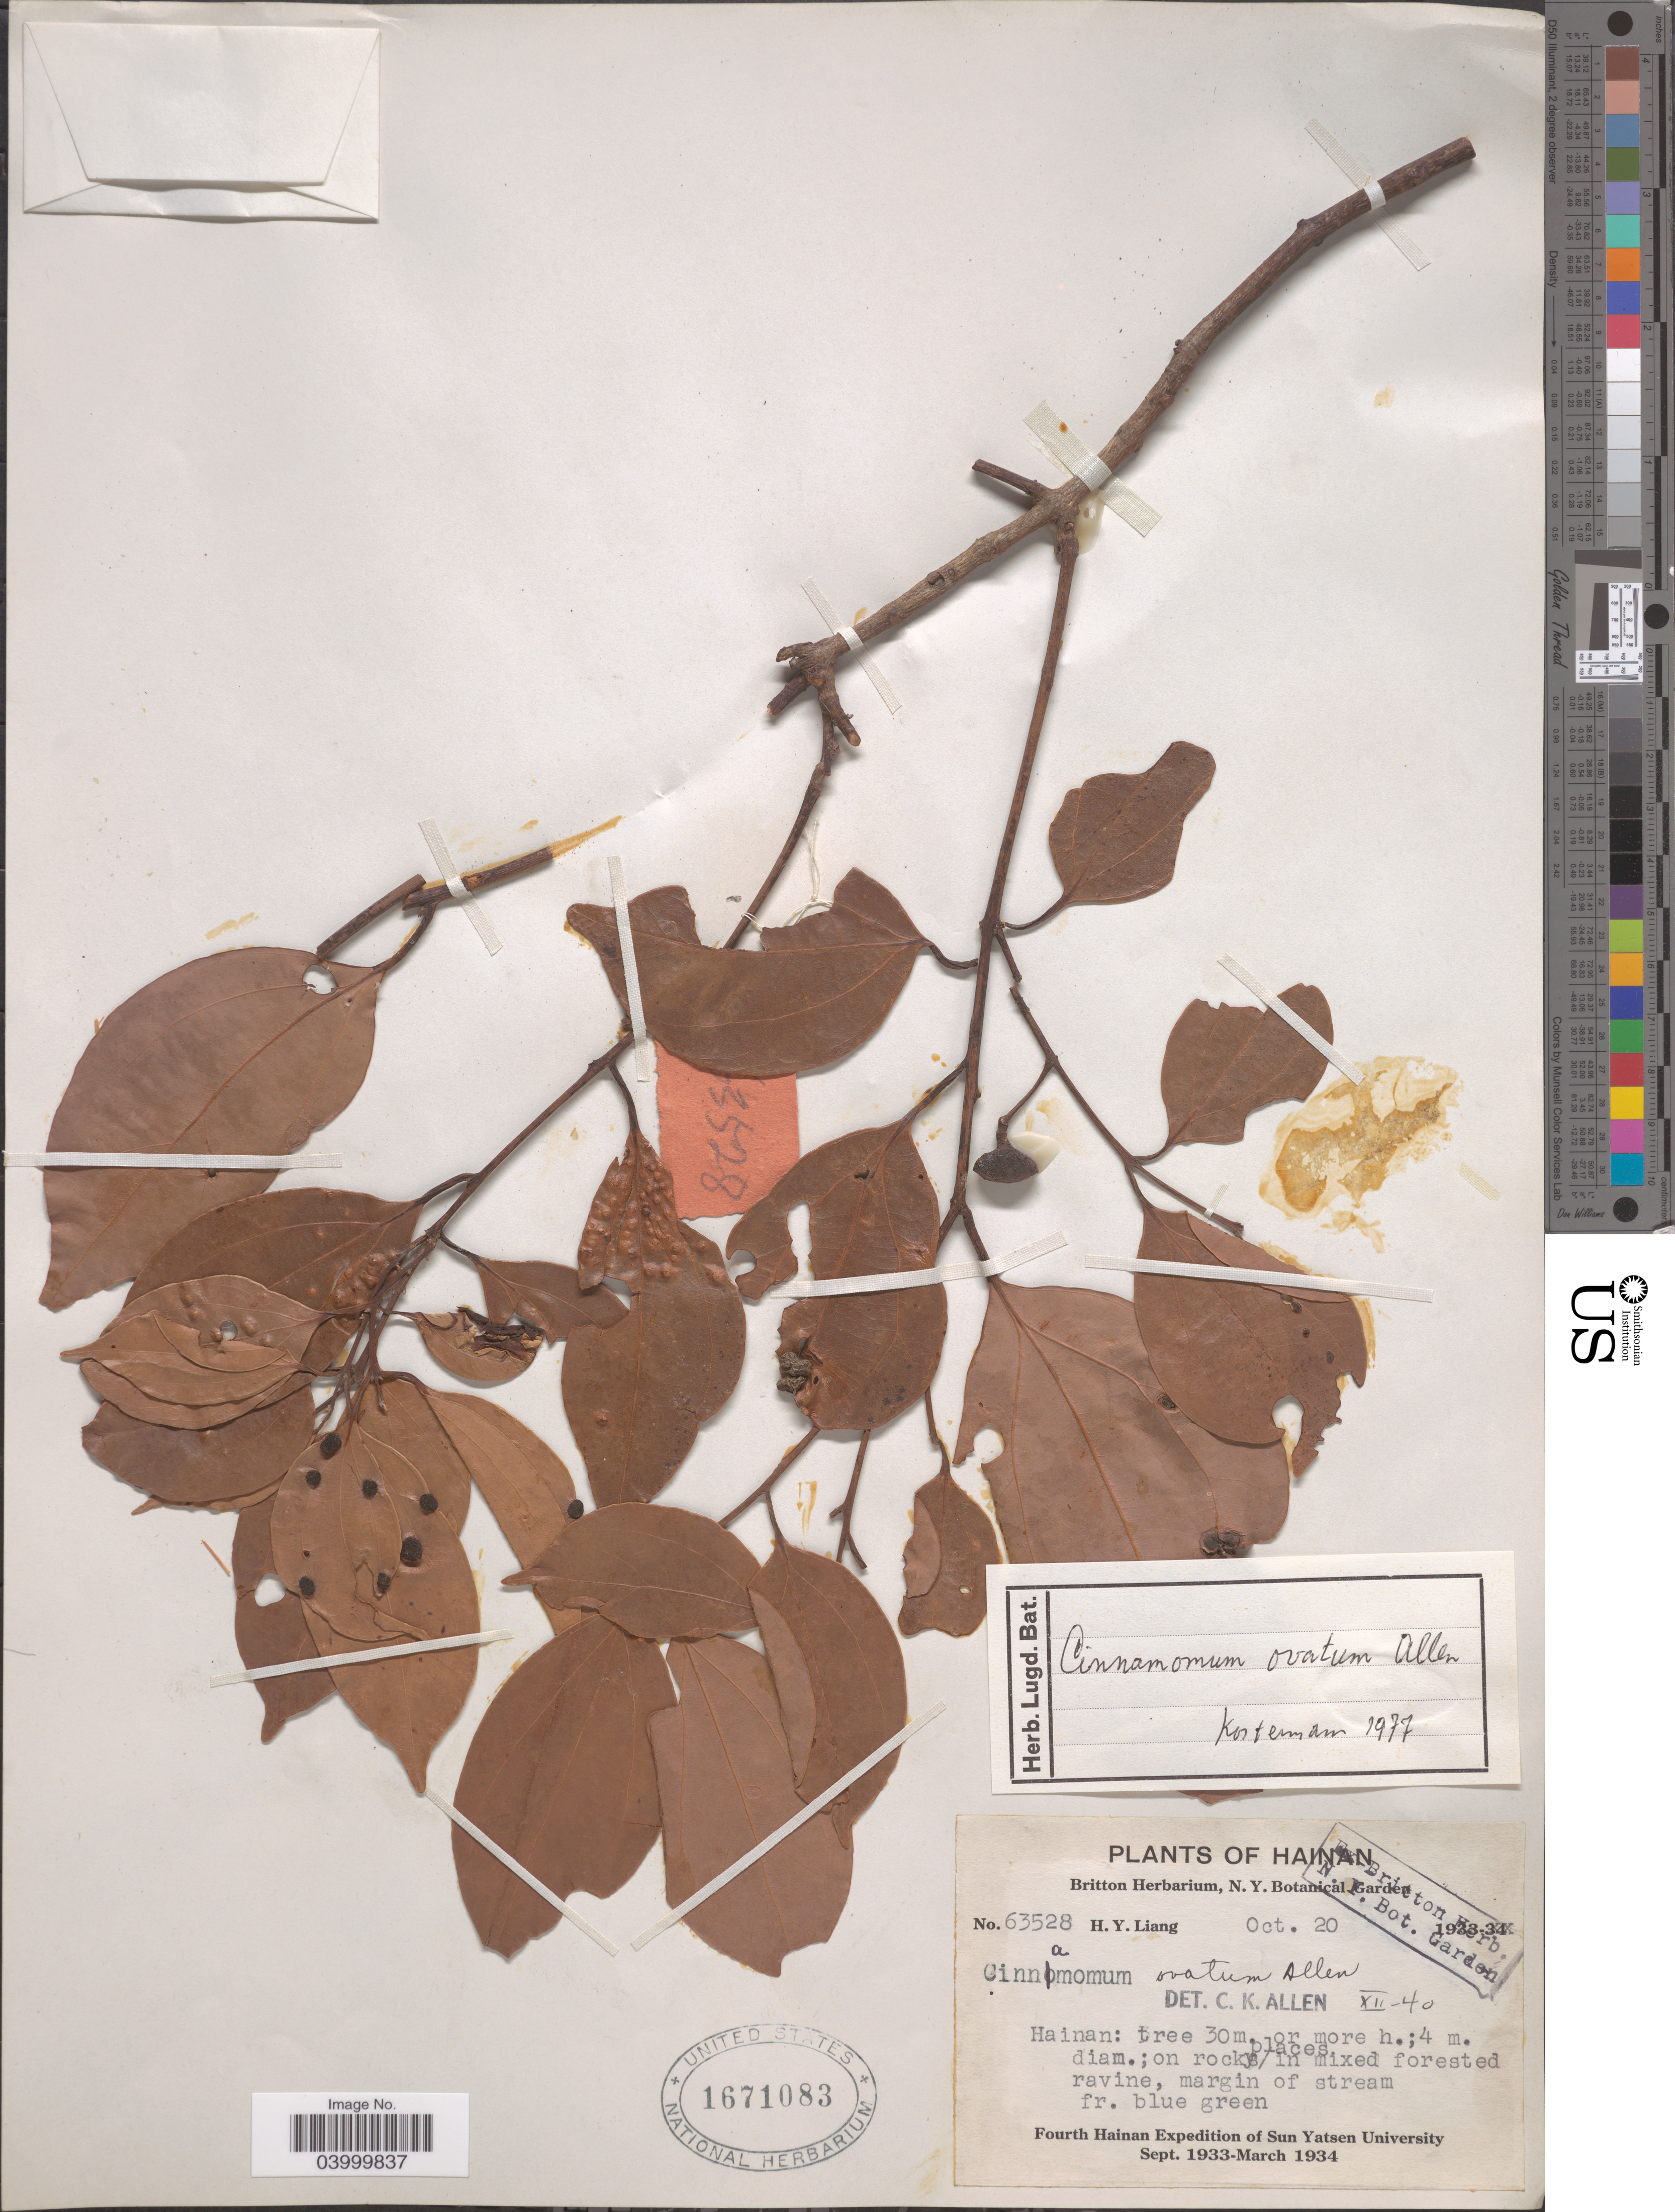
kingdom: Plantae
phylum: Tracheophyta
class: Magnoliopsida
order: Laurales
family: Lauraceae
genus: Cinnamomum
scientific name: Cinnamomum ovatum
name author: C.K. Allen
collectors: H. Y. Liang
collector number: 63528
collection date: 1933-10-20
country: China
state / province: Hainan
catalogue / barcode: US 1671083